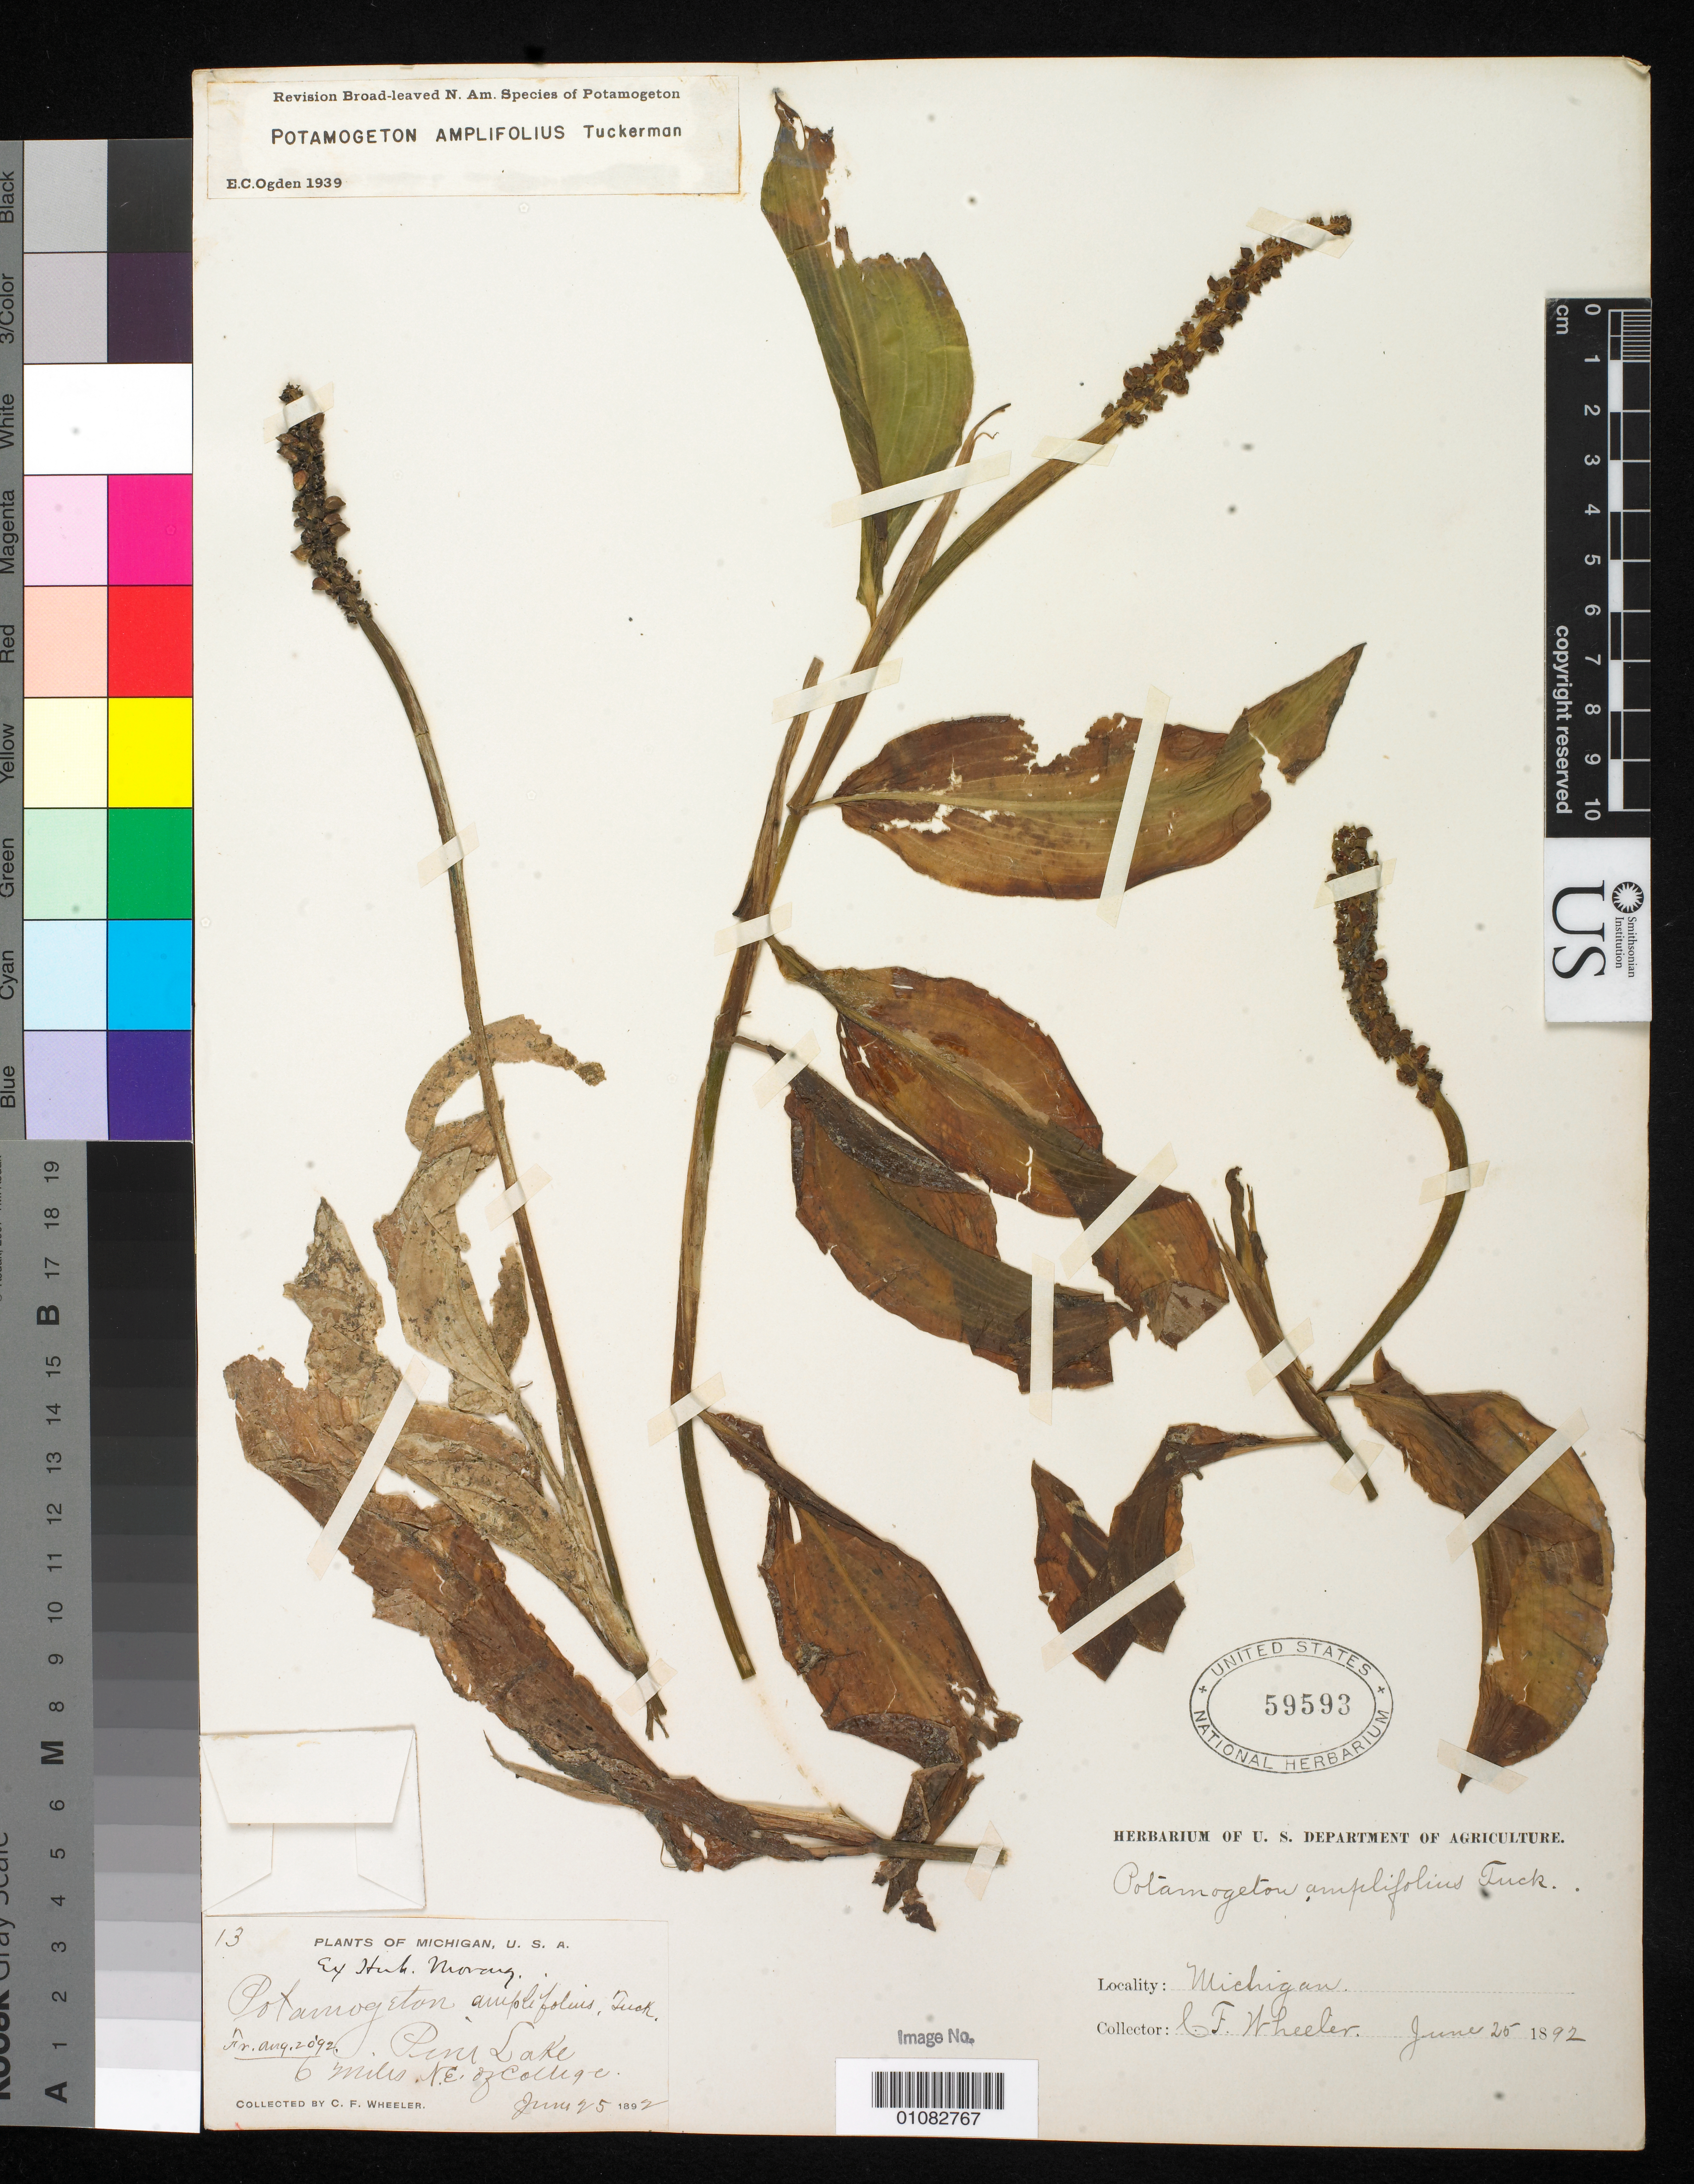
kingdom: Plantae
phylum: Tracheophyta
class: Liliopsida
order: Alismatales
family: Potamogetonaceae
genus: Potamogeton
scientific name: Potamogeton amplifolius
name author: Tuckerm.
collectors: C. Wheeler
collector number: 13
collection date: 1892-06-25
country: United States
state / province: Michigan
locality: Pine Lake, 6 mi. NE of college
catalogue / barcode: US 59593